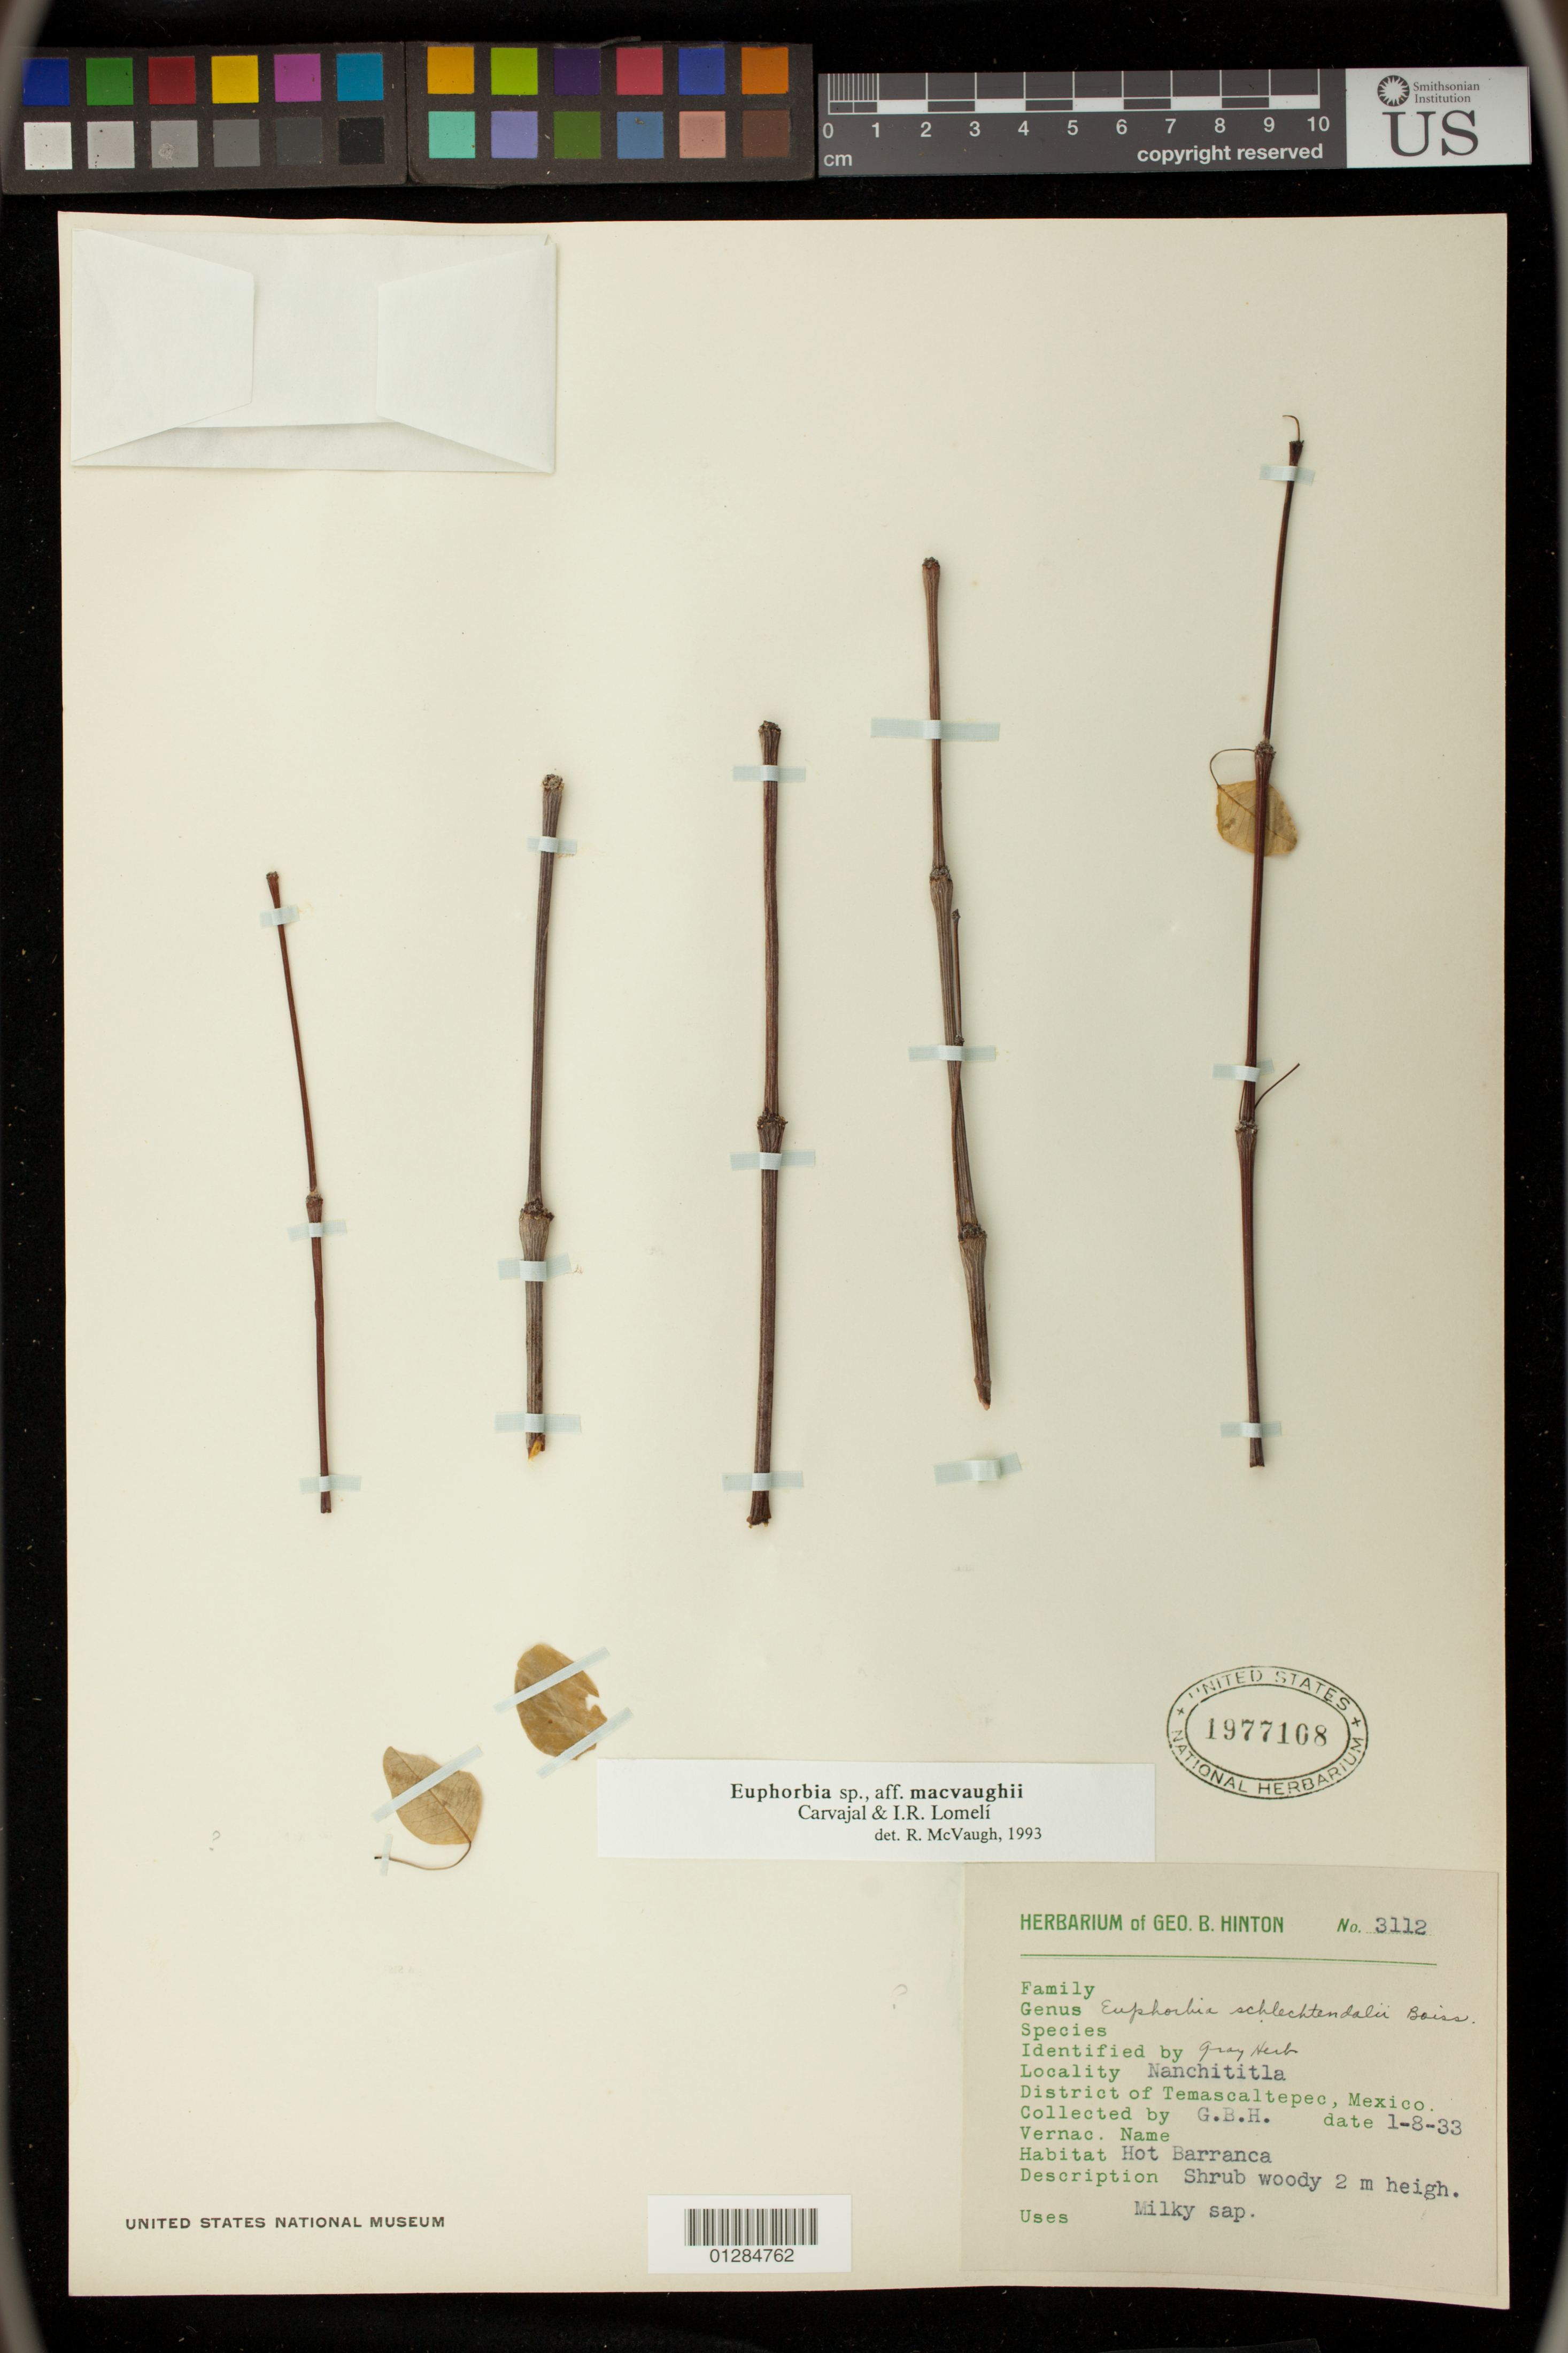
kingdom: Plantae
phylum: Tracheophyta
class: Magnoliopsida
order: Malpighiales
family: Euphorbiaceae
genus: Euphorbia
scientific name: Euphorbia sp.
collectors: G. B. Hinton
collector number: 3112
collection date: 1933-01-08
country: Mexico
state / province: México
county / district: Temascaltepec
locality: Nanchititla, Temascaltepec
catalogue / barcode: US 1977108